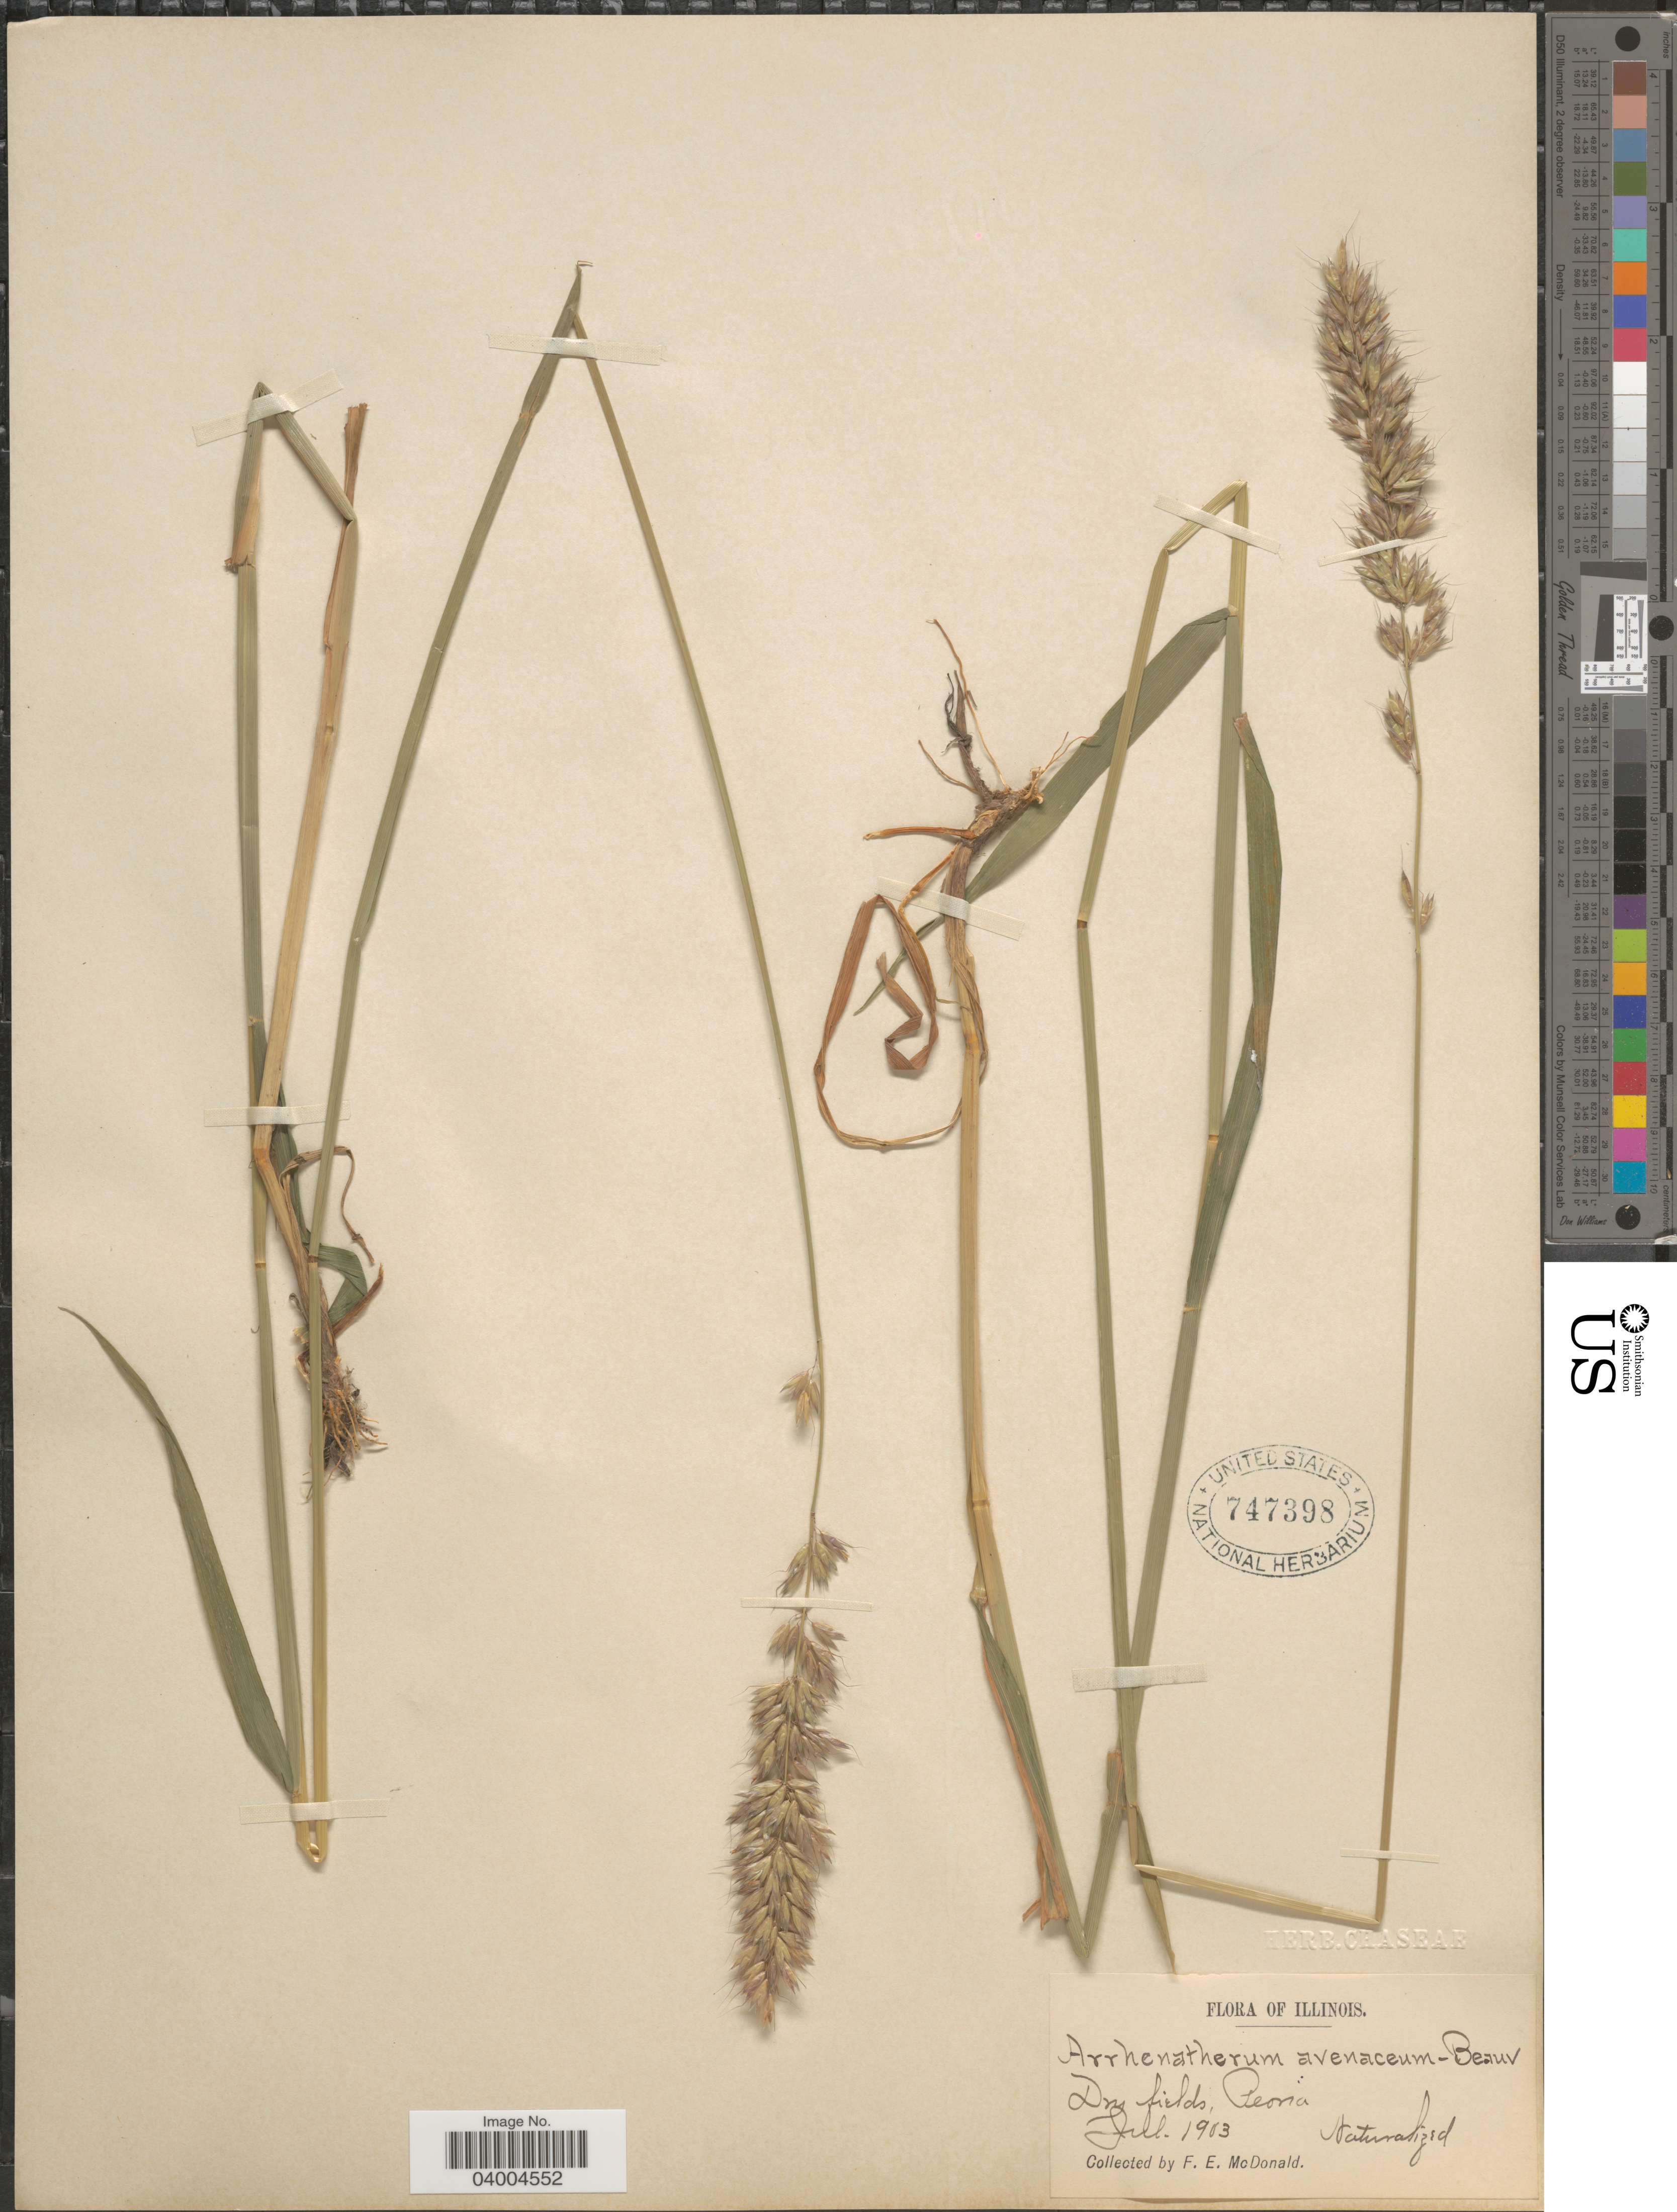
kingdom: Plantae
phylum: Tracheophyta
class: Liliopsida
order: Poales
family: Poaceae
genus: Arrhenatherum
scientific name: Arrhenatherum elatius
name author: (L.) J. Presl & C. Presl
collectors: F. E. McDonald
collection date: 1903-07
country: United States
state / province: Illinois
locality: Dry fields, Peoria.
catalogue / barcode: US 747398